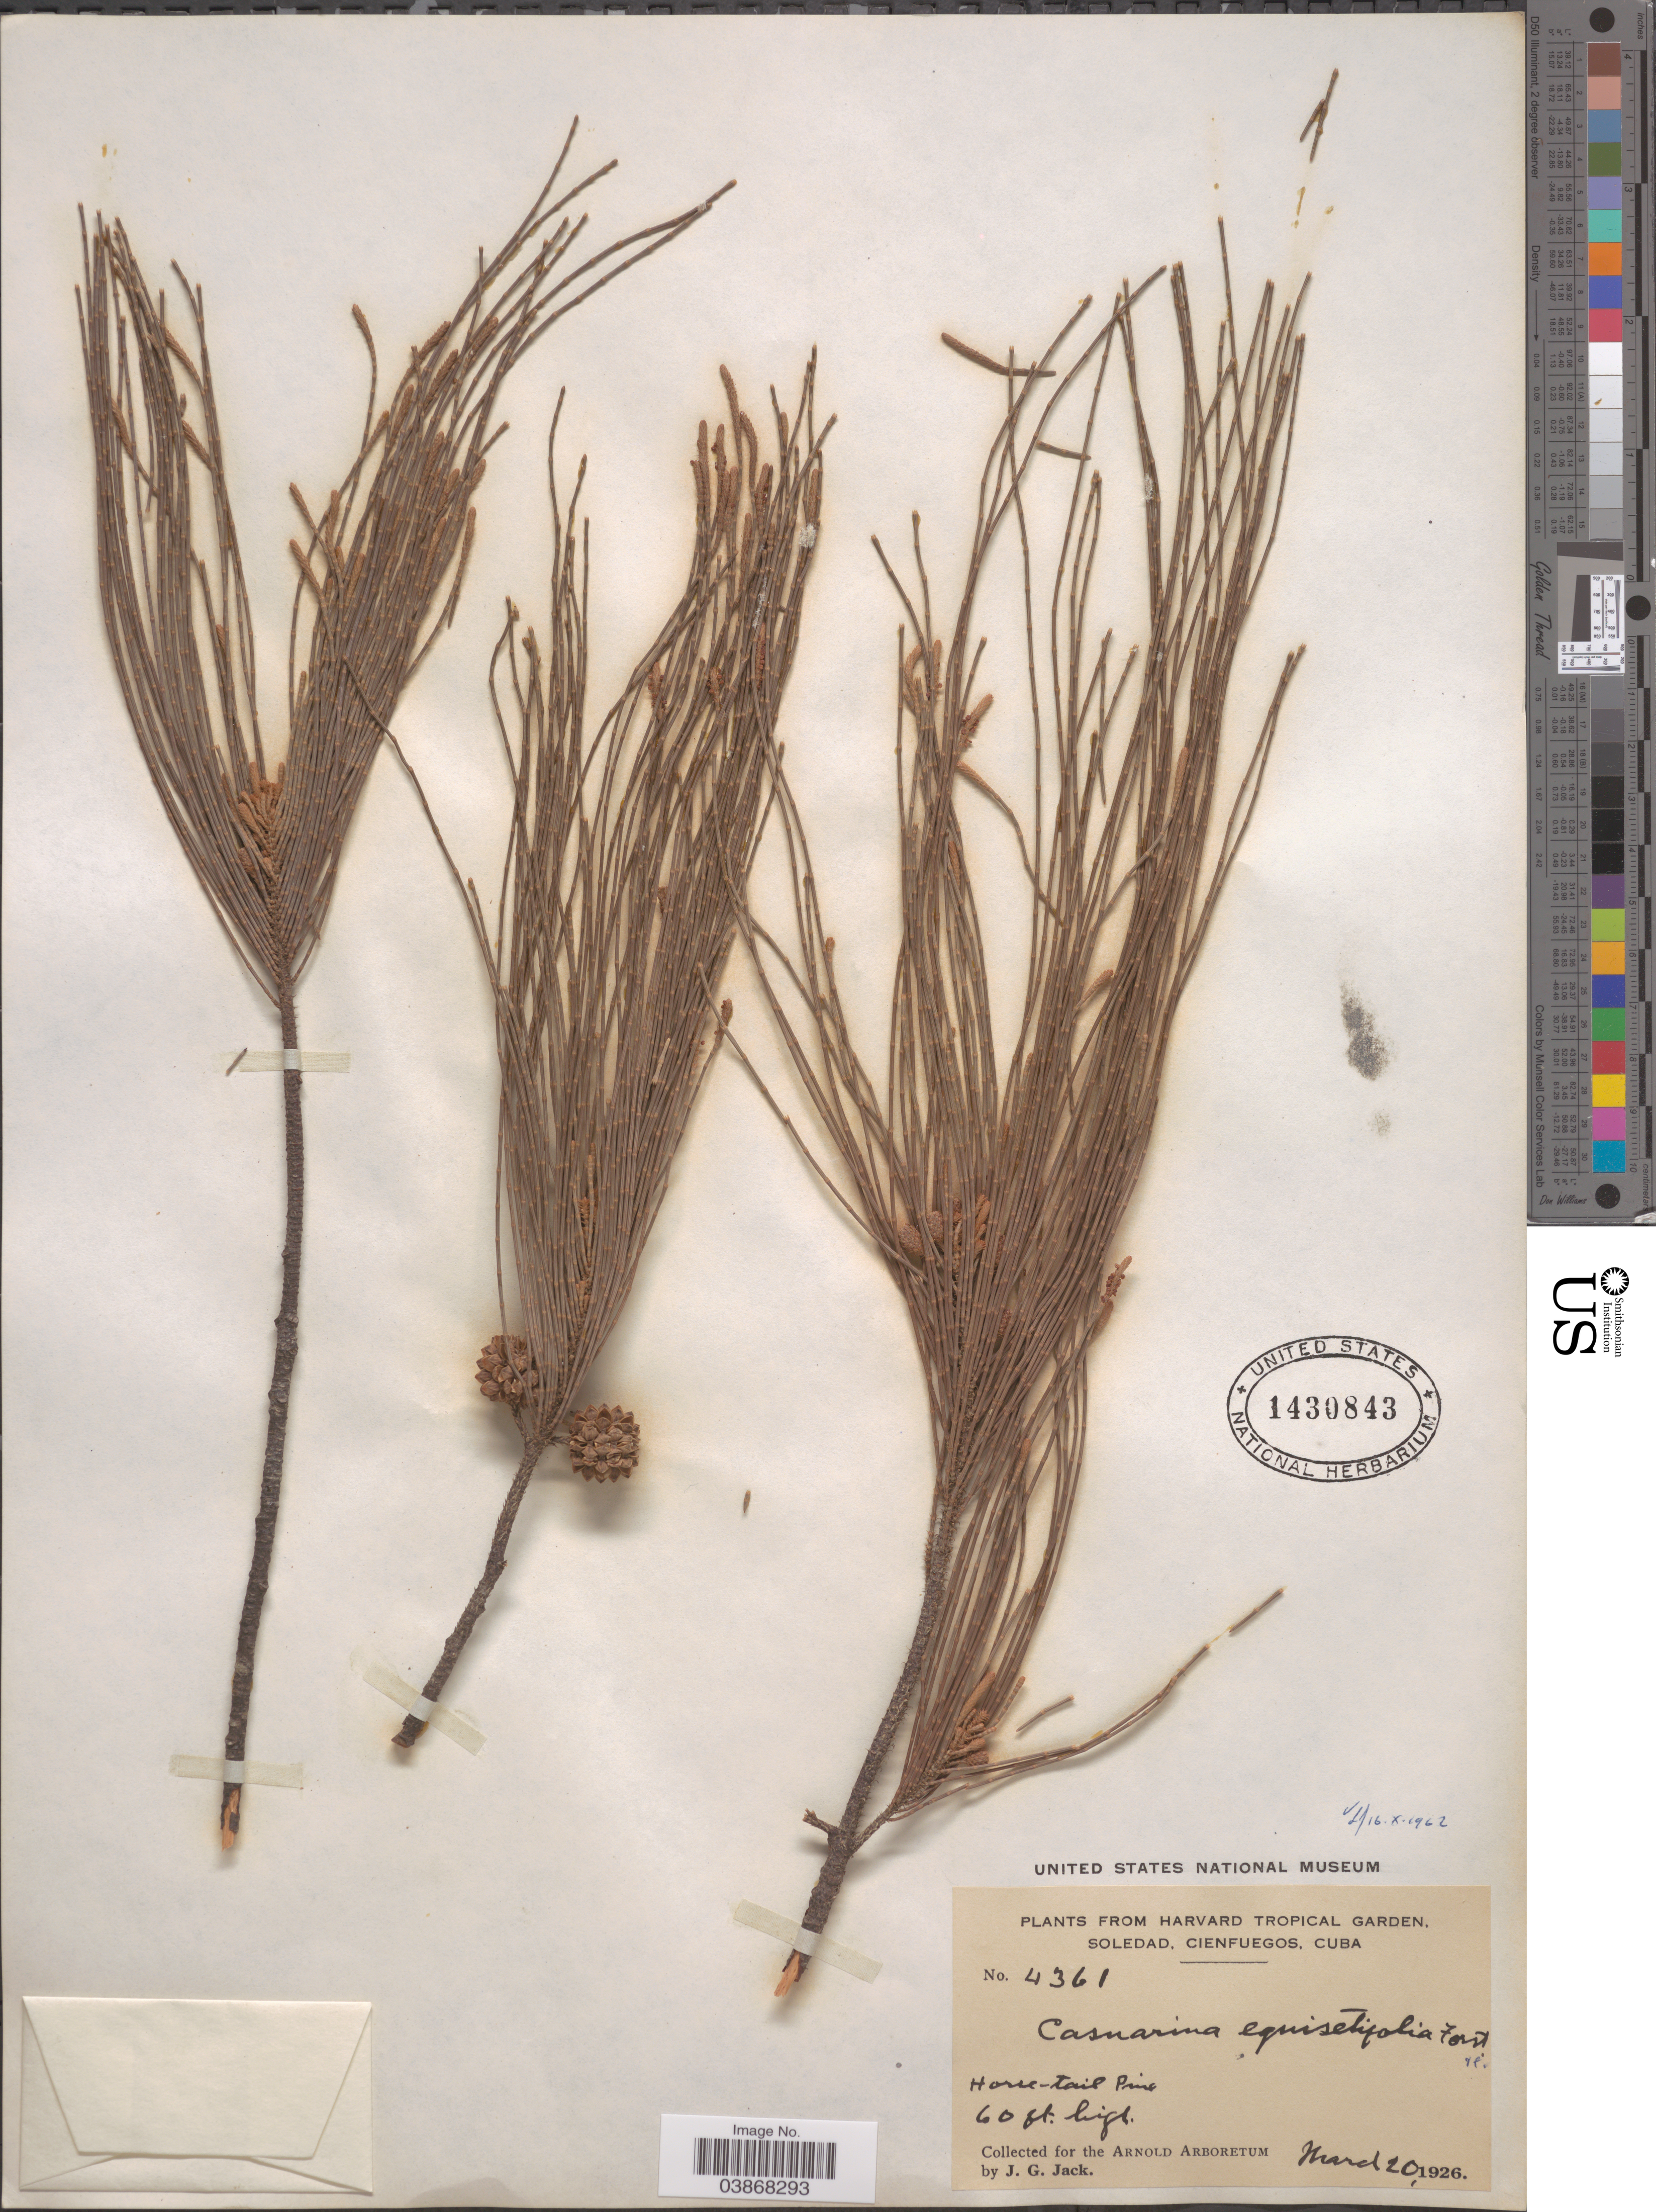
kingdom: Plantae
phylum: Tracheophyta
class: Magnoliopsida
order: Fagales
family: Casuarinaceae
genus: Casuarina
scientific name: Casuarina equisetifolia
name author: L.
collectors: J. G. Jack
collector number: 4361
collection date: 1926-03-20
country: Cuba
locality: Soledad, Cienfuegos, Horse-trail pine.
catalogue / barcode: US 1430843